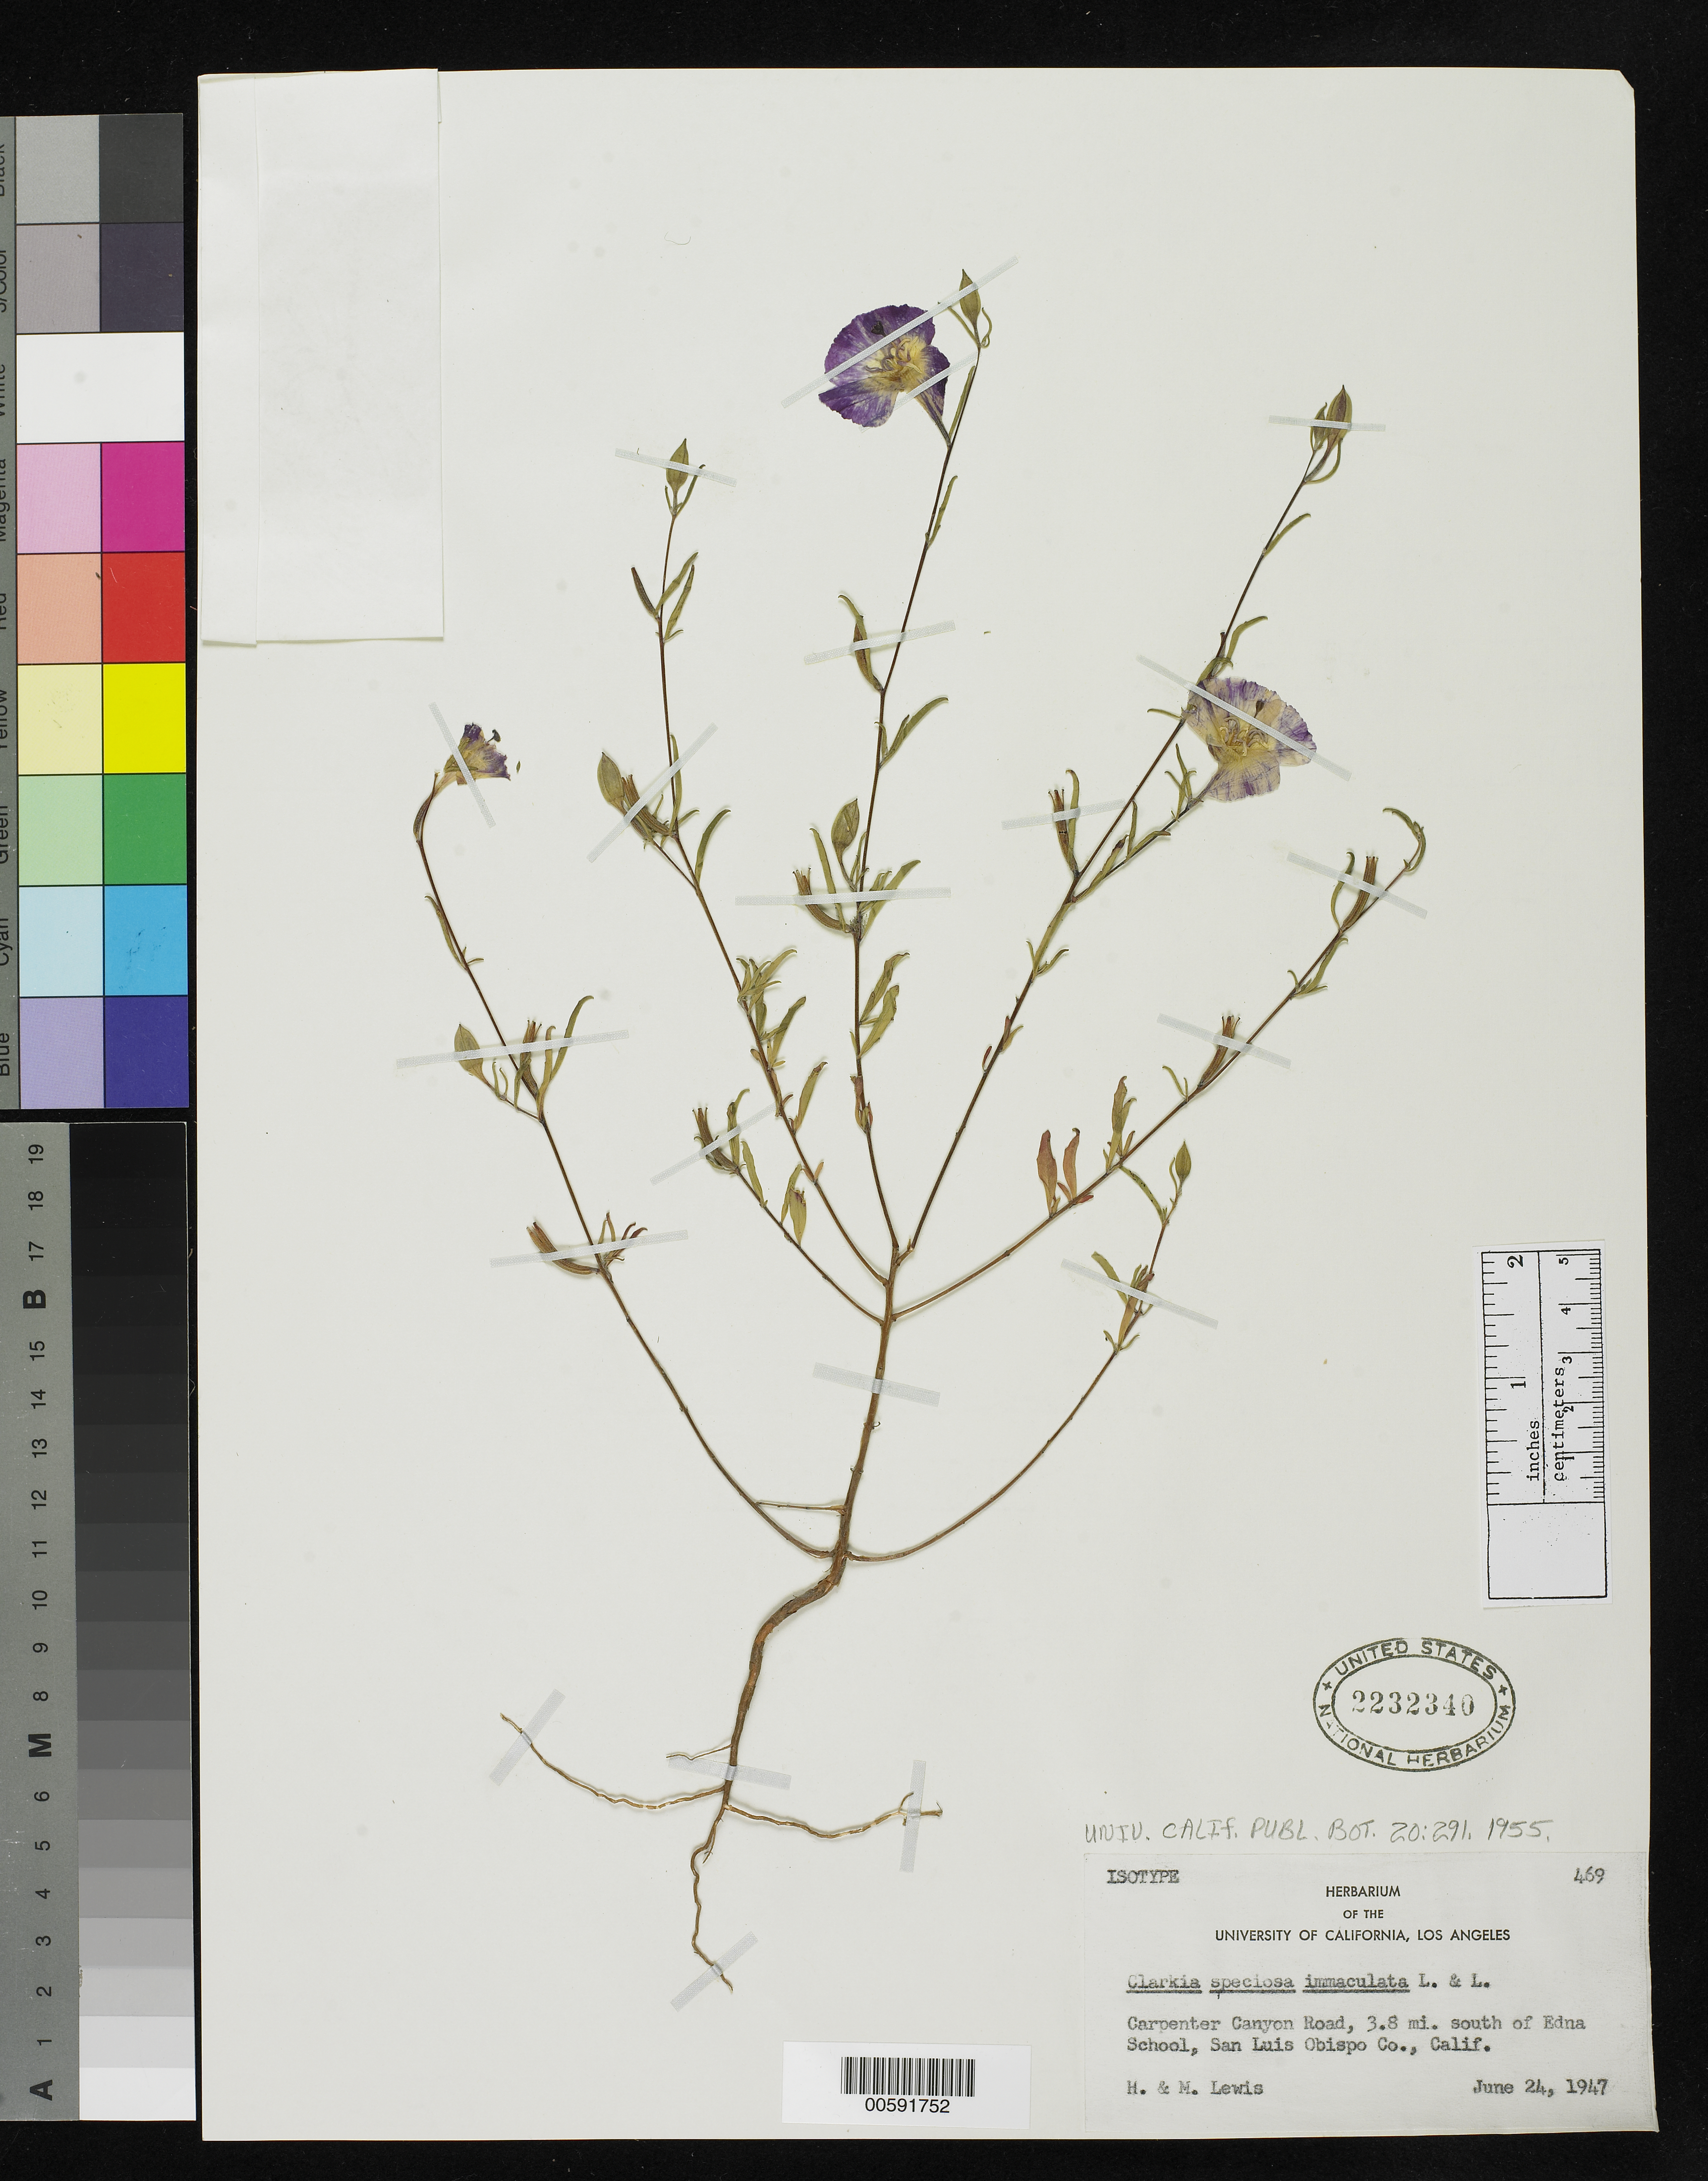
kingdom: Plantae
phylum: Tracheophyta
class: Magnoliopsida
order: Myrtales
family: Onagraceae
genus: Clarkia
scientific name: Clarkia speciosa subsp. immaculata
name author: F. H. Lewis & M.E. Lewis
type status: Isotype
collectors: F. H. Lewis & M. E. Lewis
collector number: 469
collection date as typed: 24 Jun 1947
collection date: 1947-06-24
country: United States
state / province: California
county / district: San Luis Obispo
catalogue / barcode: US 2232340